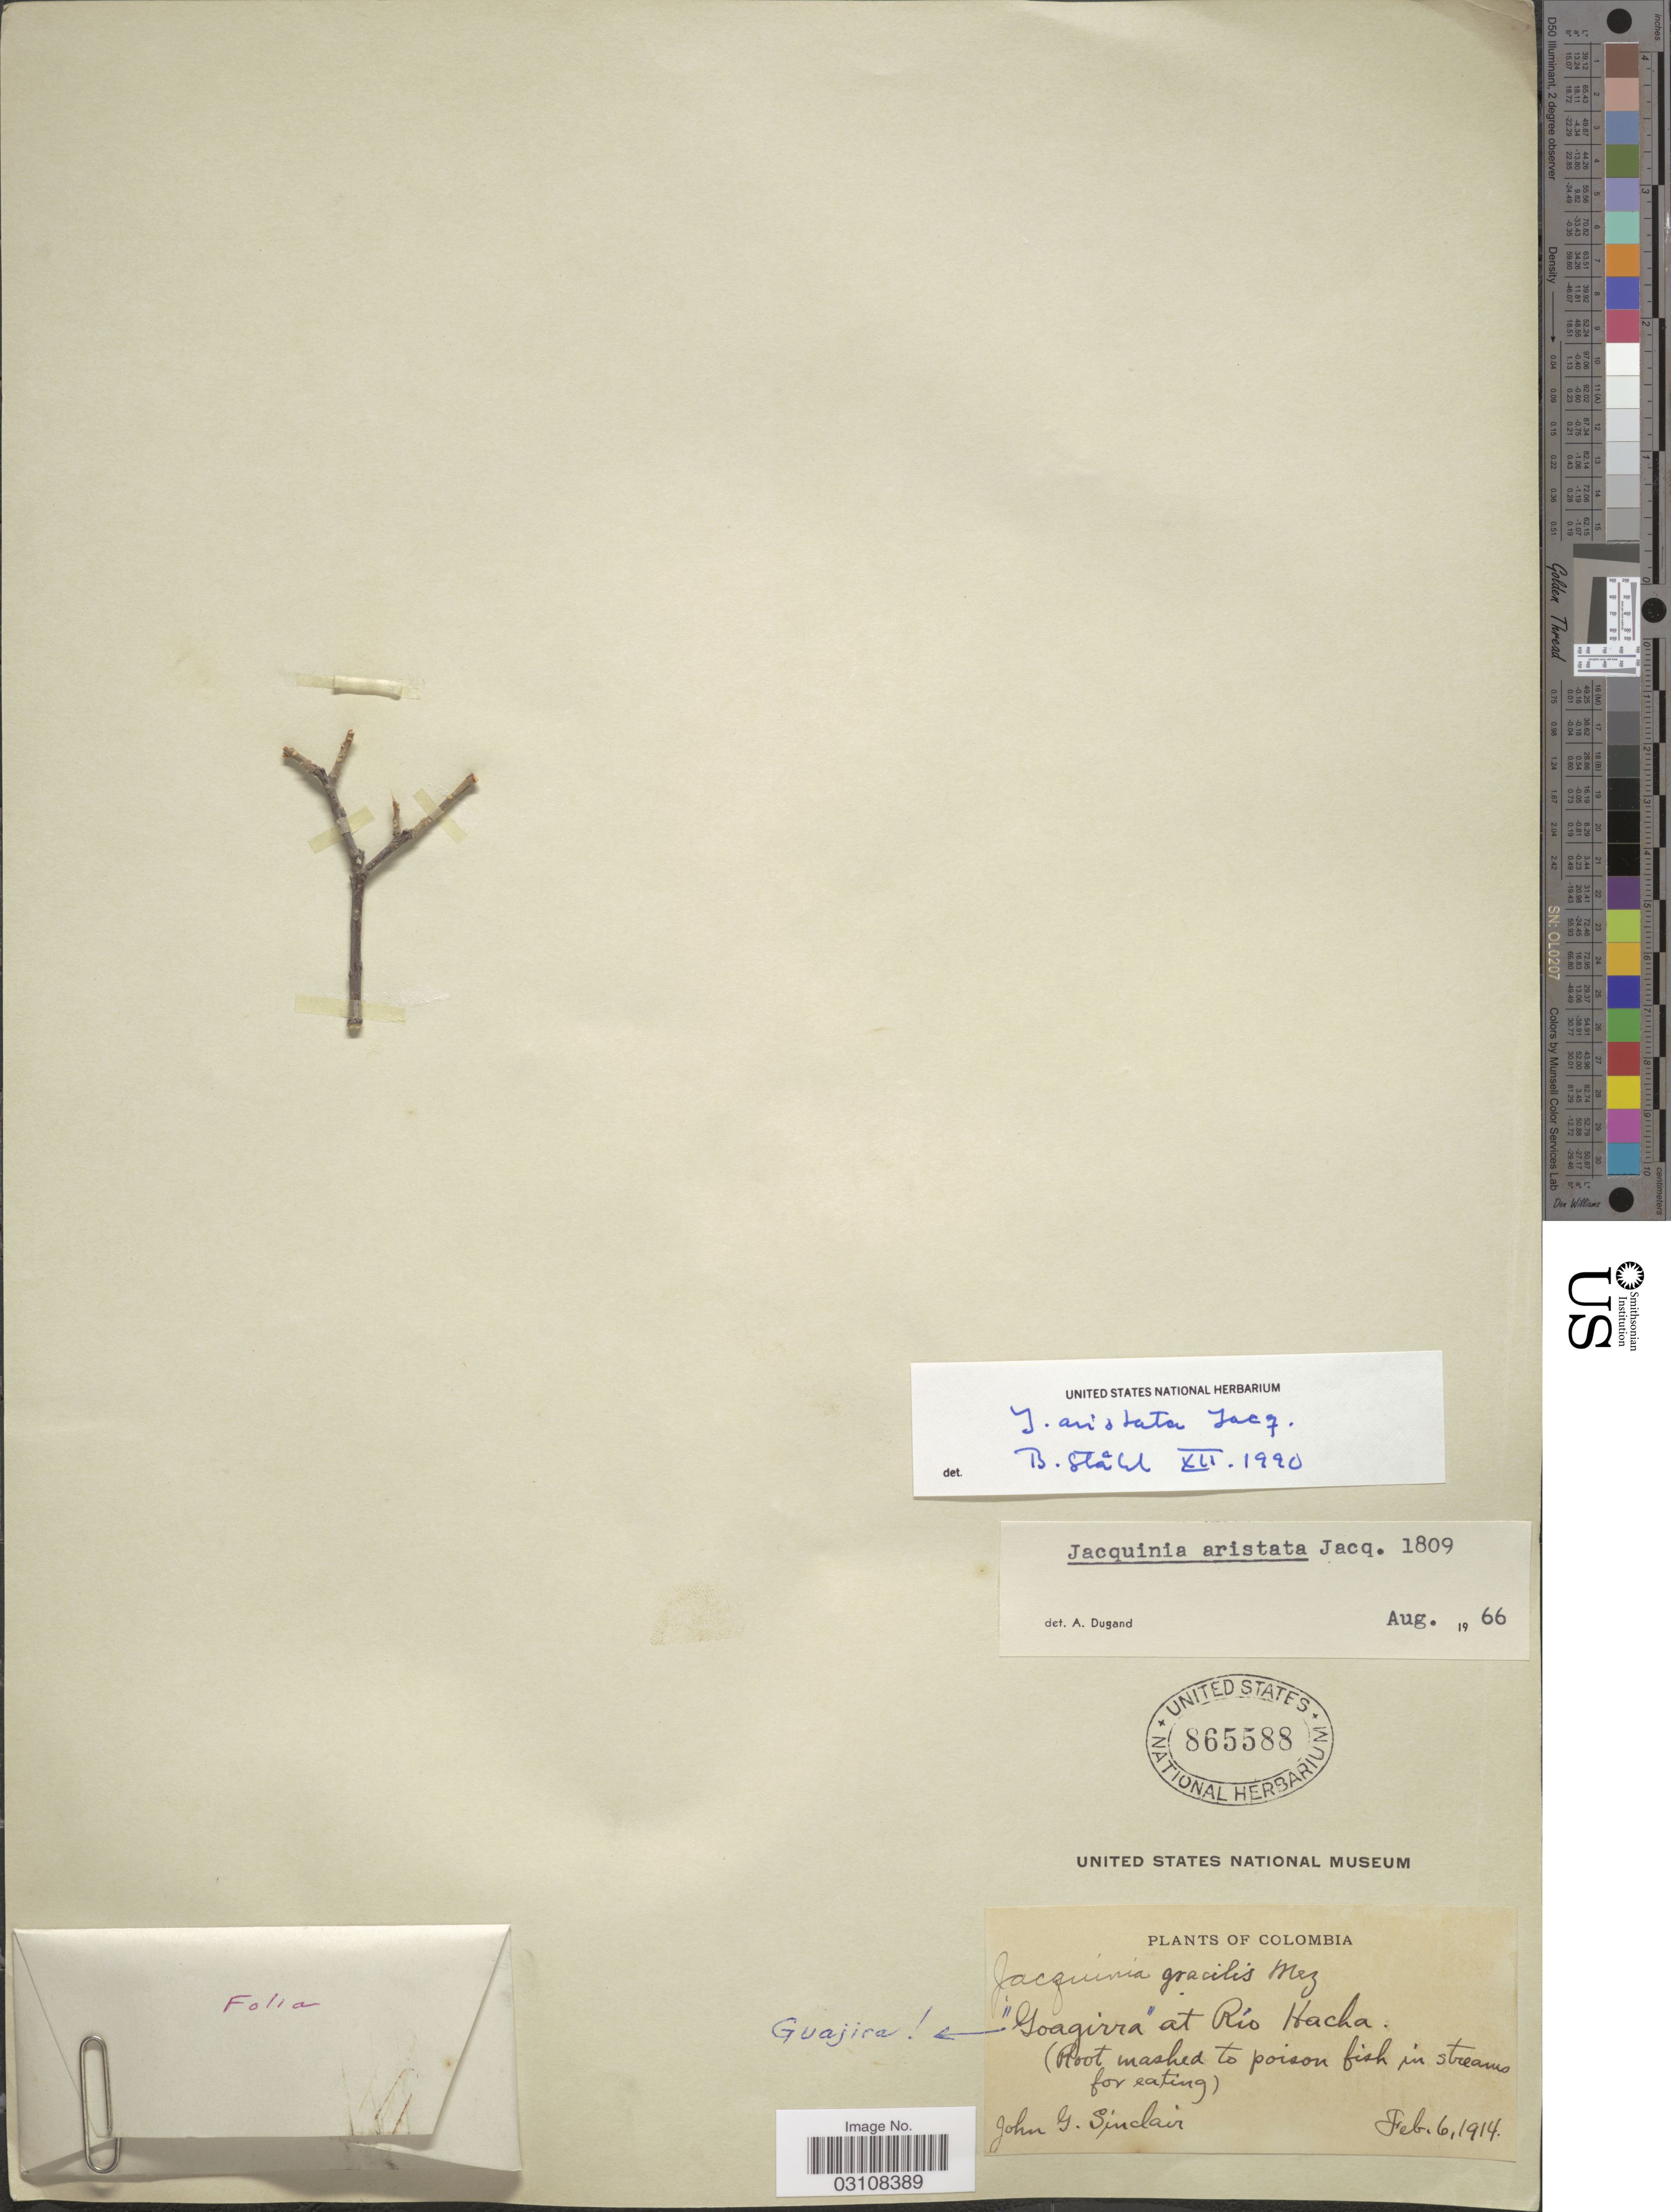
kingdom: Plantae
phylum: Tracheophyta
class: Magnoliopsida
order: Ericales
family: Primulaceae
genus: Bonellia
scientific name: Bonellia frutescens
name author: (Mill.) B. Ståhl & Källersjö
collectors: J. G. Sinclair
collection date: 1914-02-06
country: Colombia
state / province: La Guajira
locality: Guajira 'Goagirra' at Rio Hacha.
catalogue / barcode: US 865588